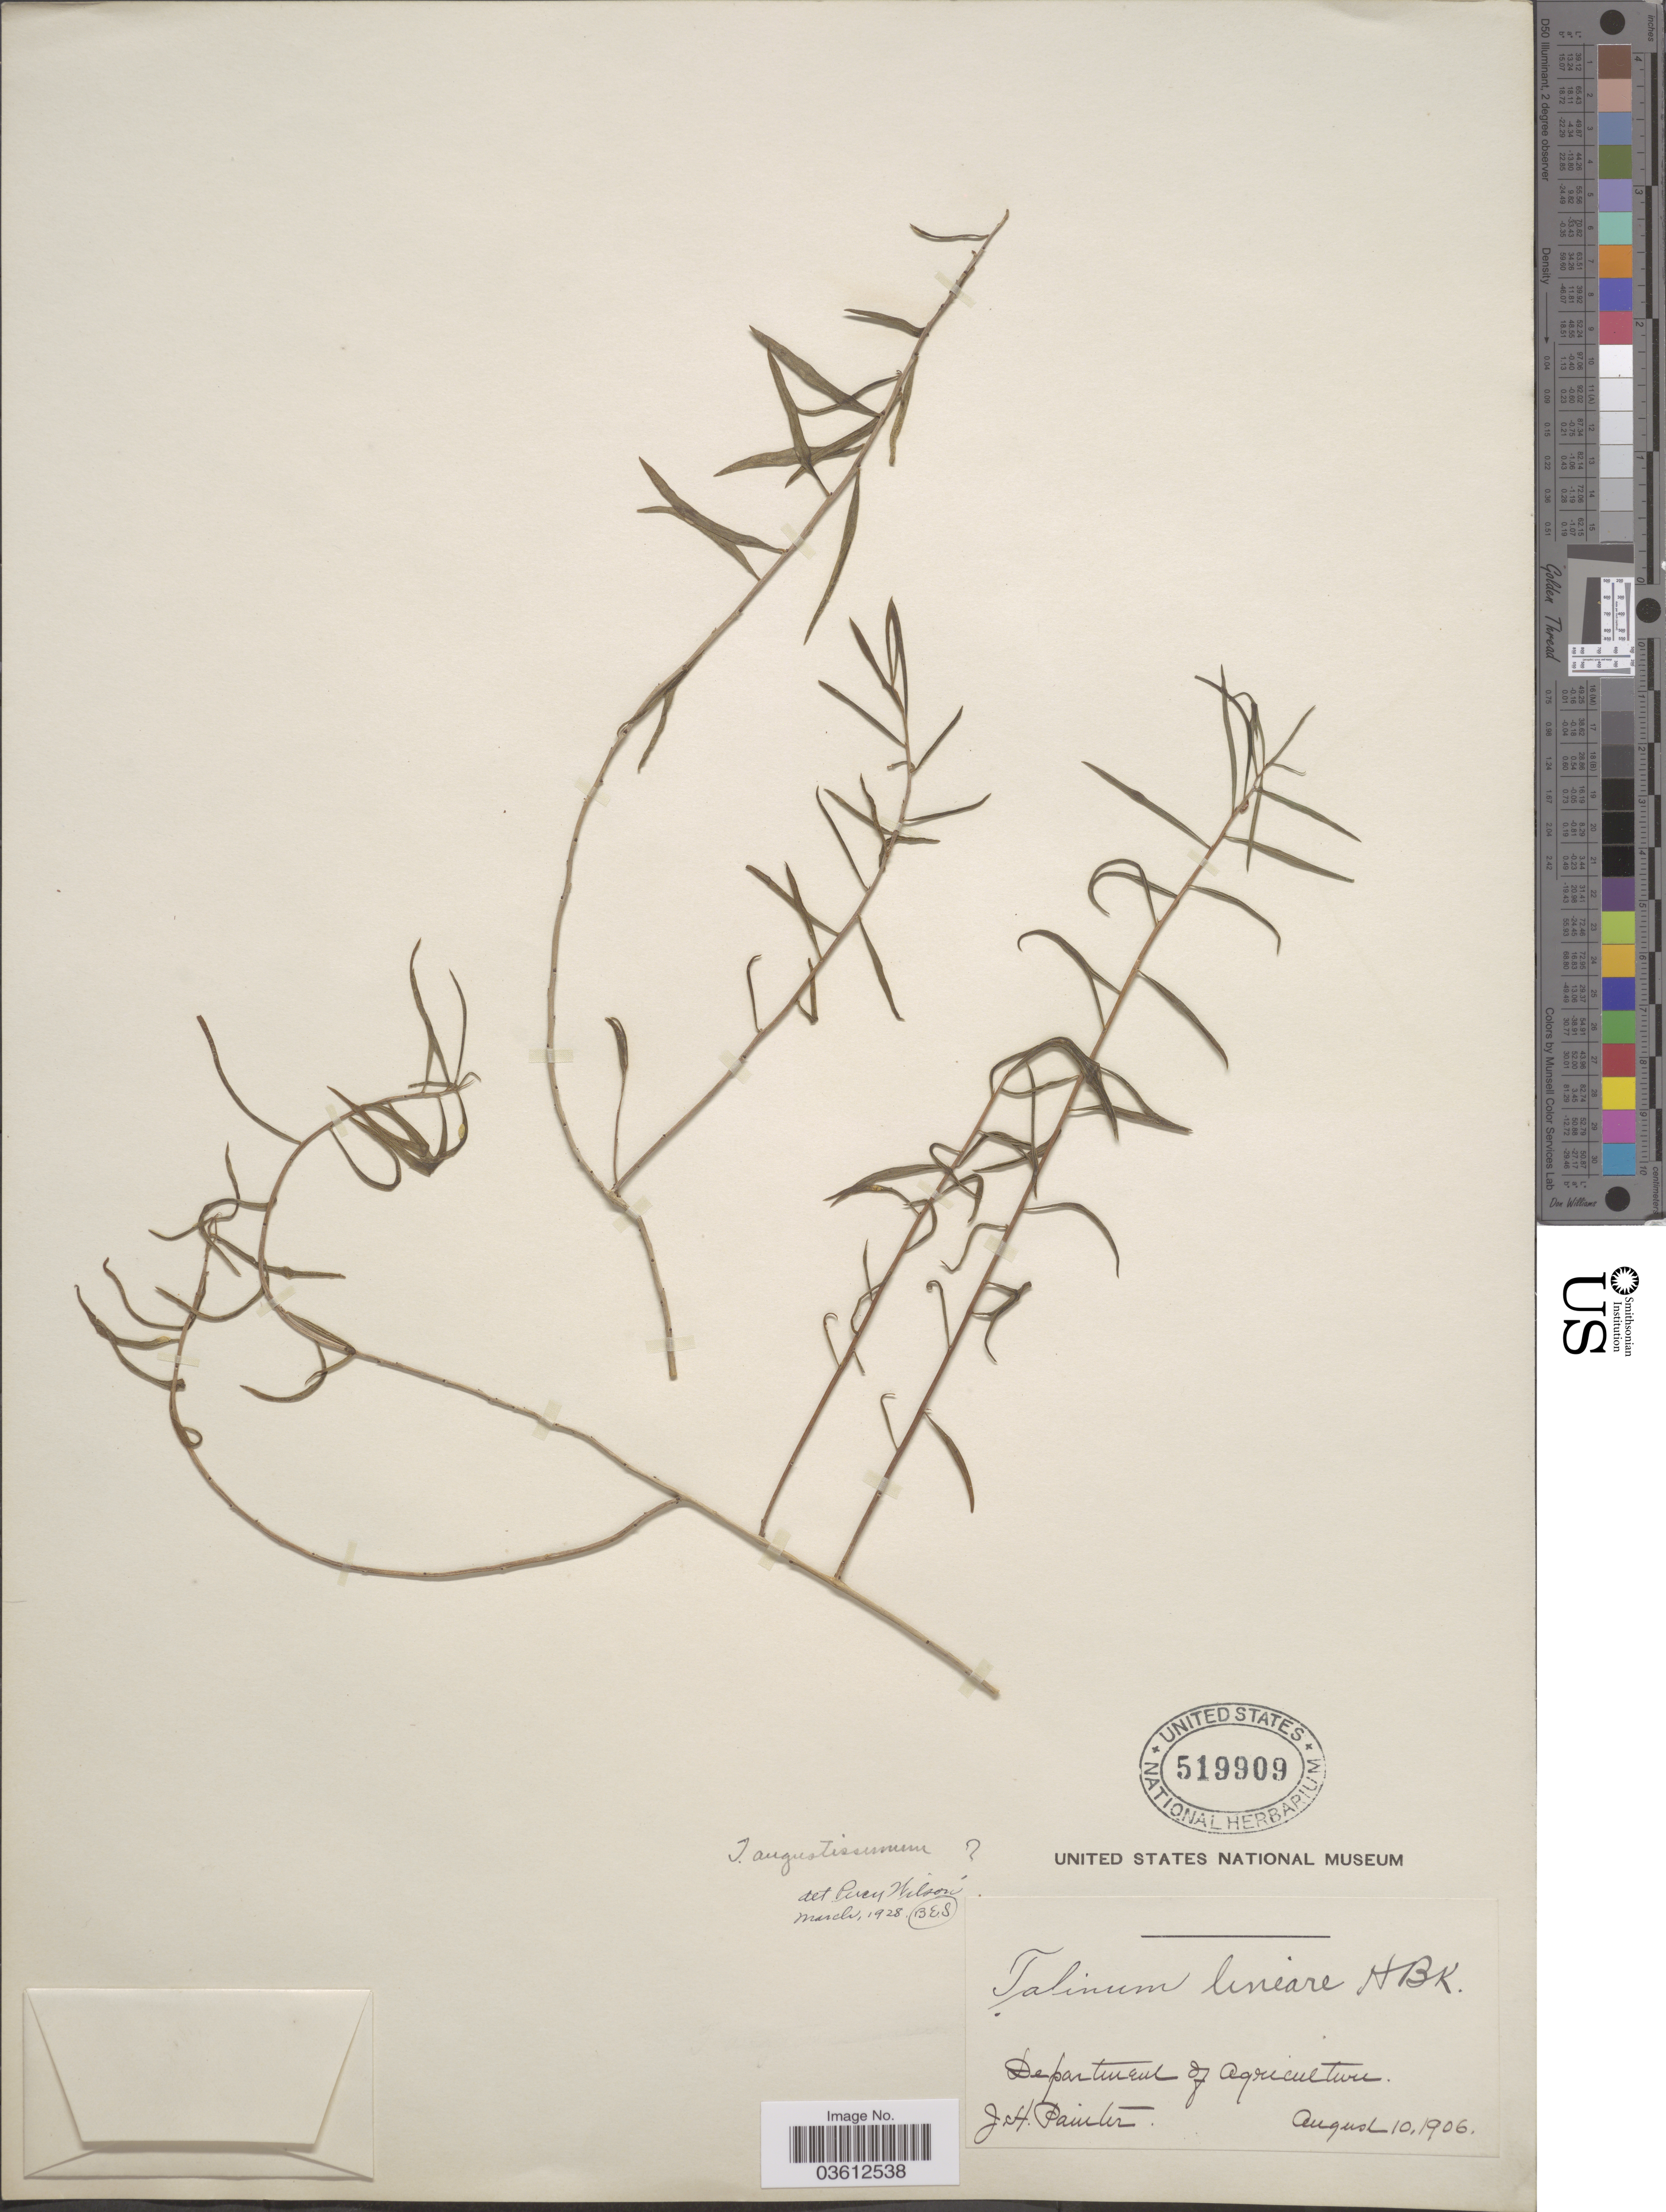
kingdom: Plantae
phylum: Tracheophyta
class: Magnoliopsida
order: Caryophyllales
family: Talinaceae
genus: Talinum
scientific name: Talinum angustissimum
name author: (Engelm.) Wooton & Standl.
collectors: J. H. Painter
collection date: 1906-08-10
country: United States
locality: Department of Agriculture.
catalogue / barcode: US 519909